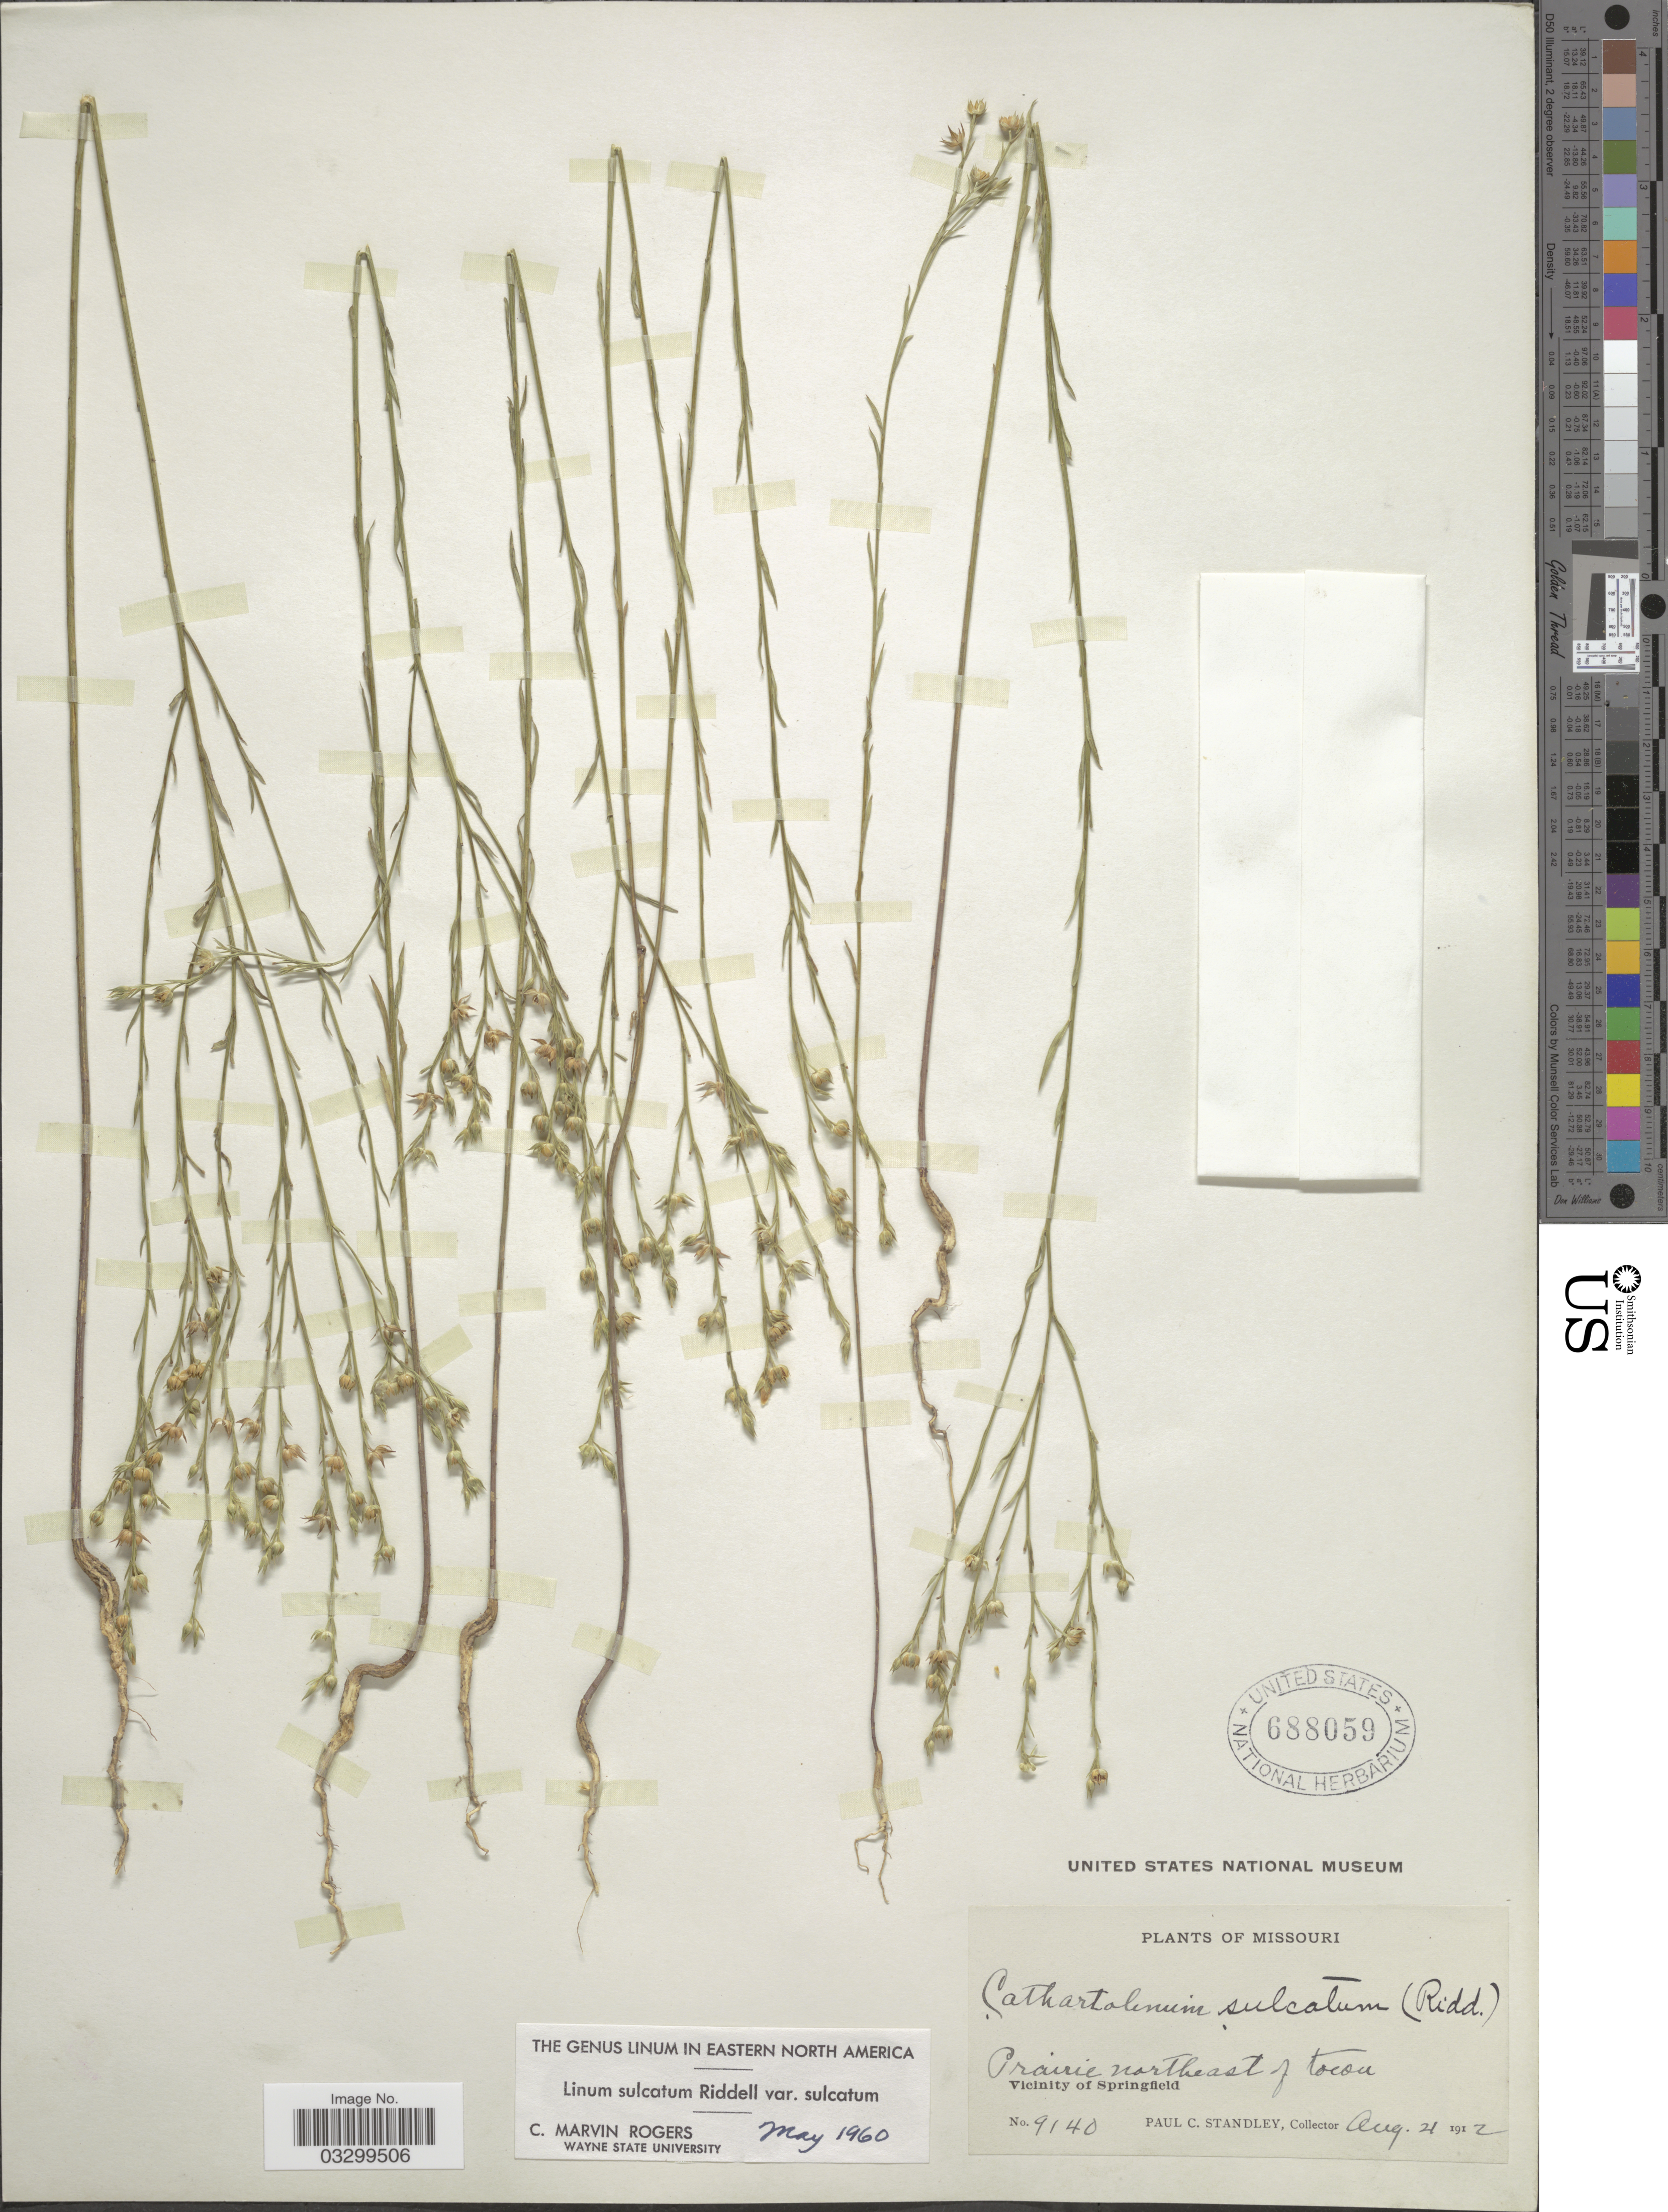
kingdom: Plantae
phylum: Tracheophyta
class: Magnoliopsida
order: Malpighiales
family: Linaceae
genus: Linum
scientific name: Linum sulcatum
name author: Riddell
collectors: P. C. Standley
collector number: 9140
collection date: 1912-08-21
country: United States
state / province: Missouri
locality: Northeast of town. Vicinity of Springfield.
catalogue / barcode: US 688059